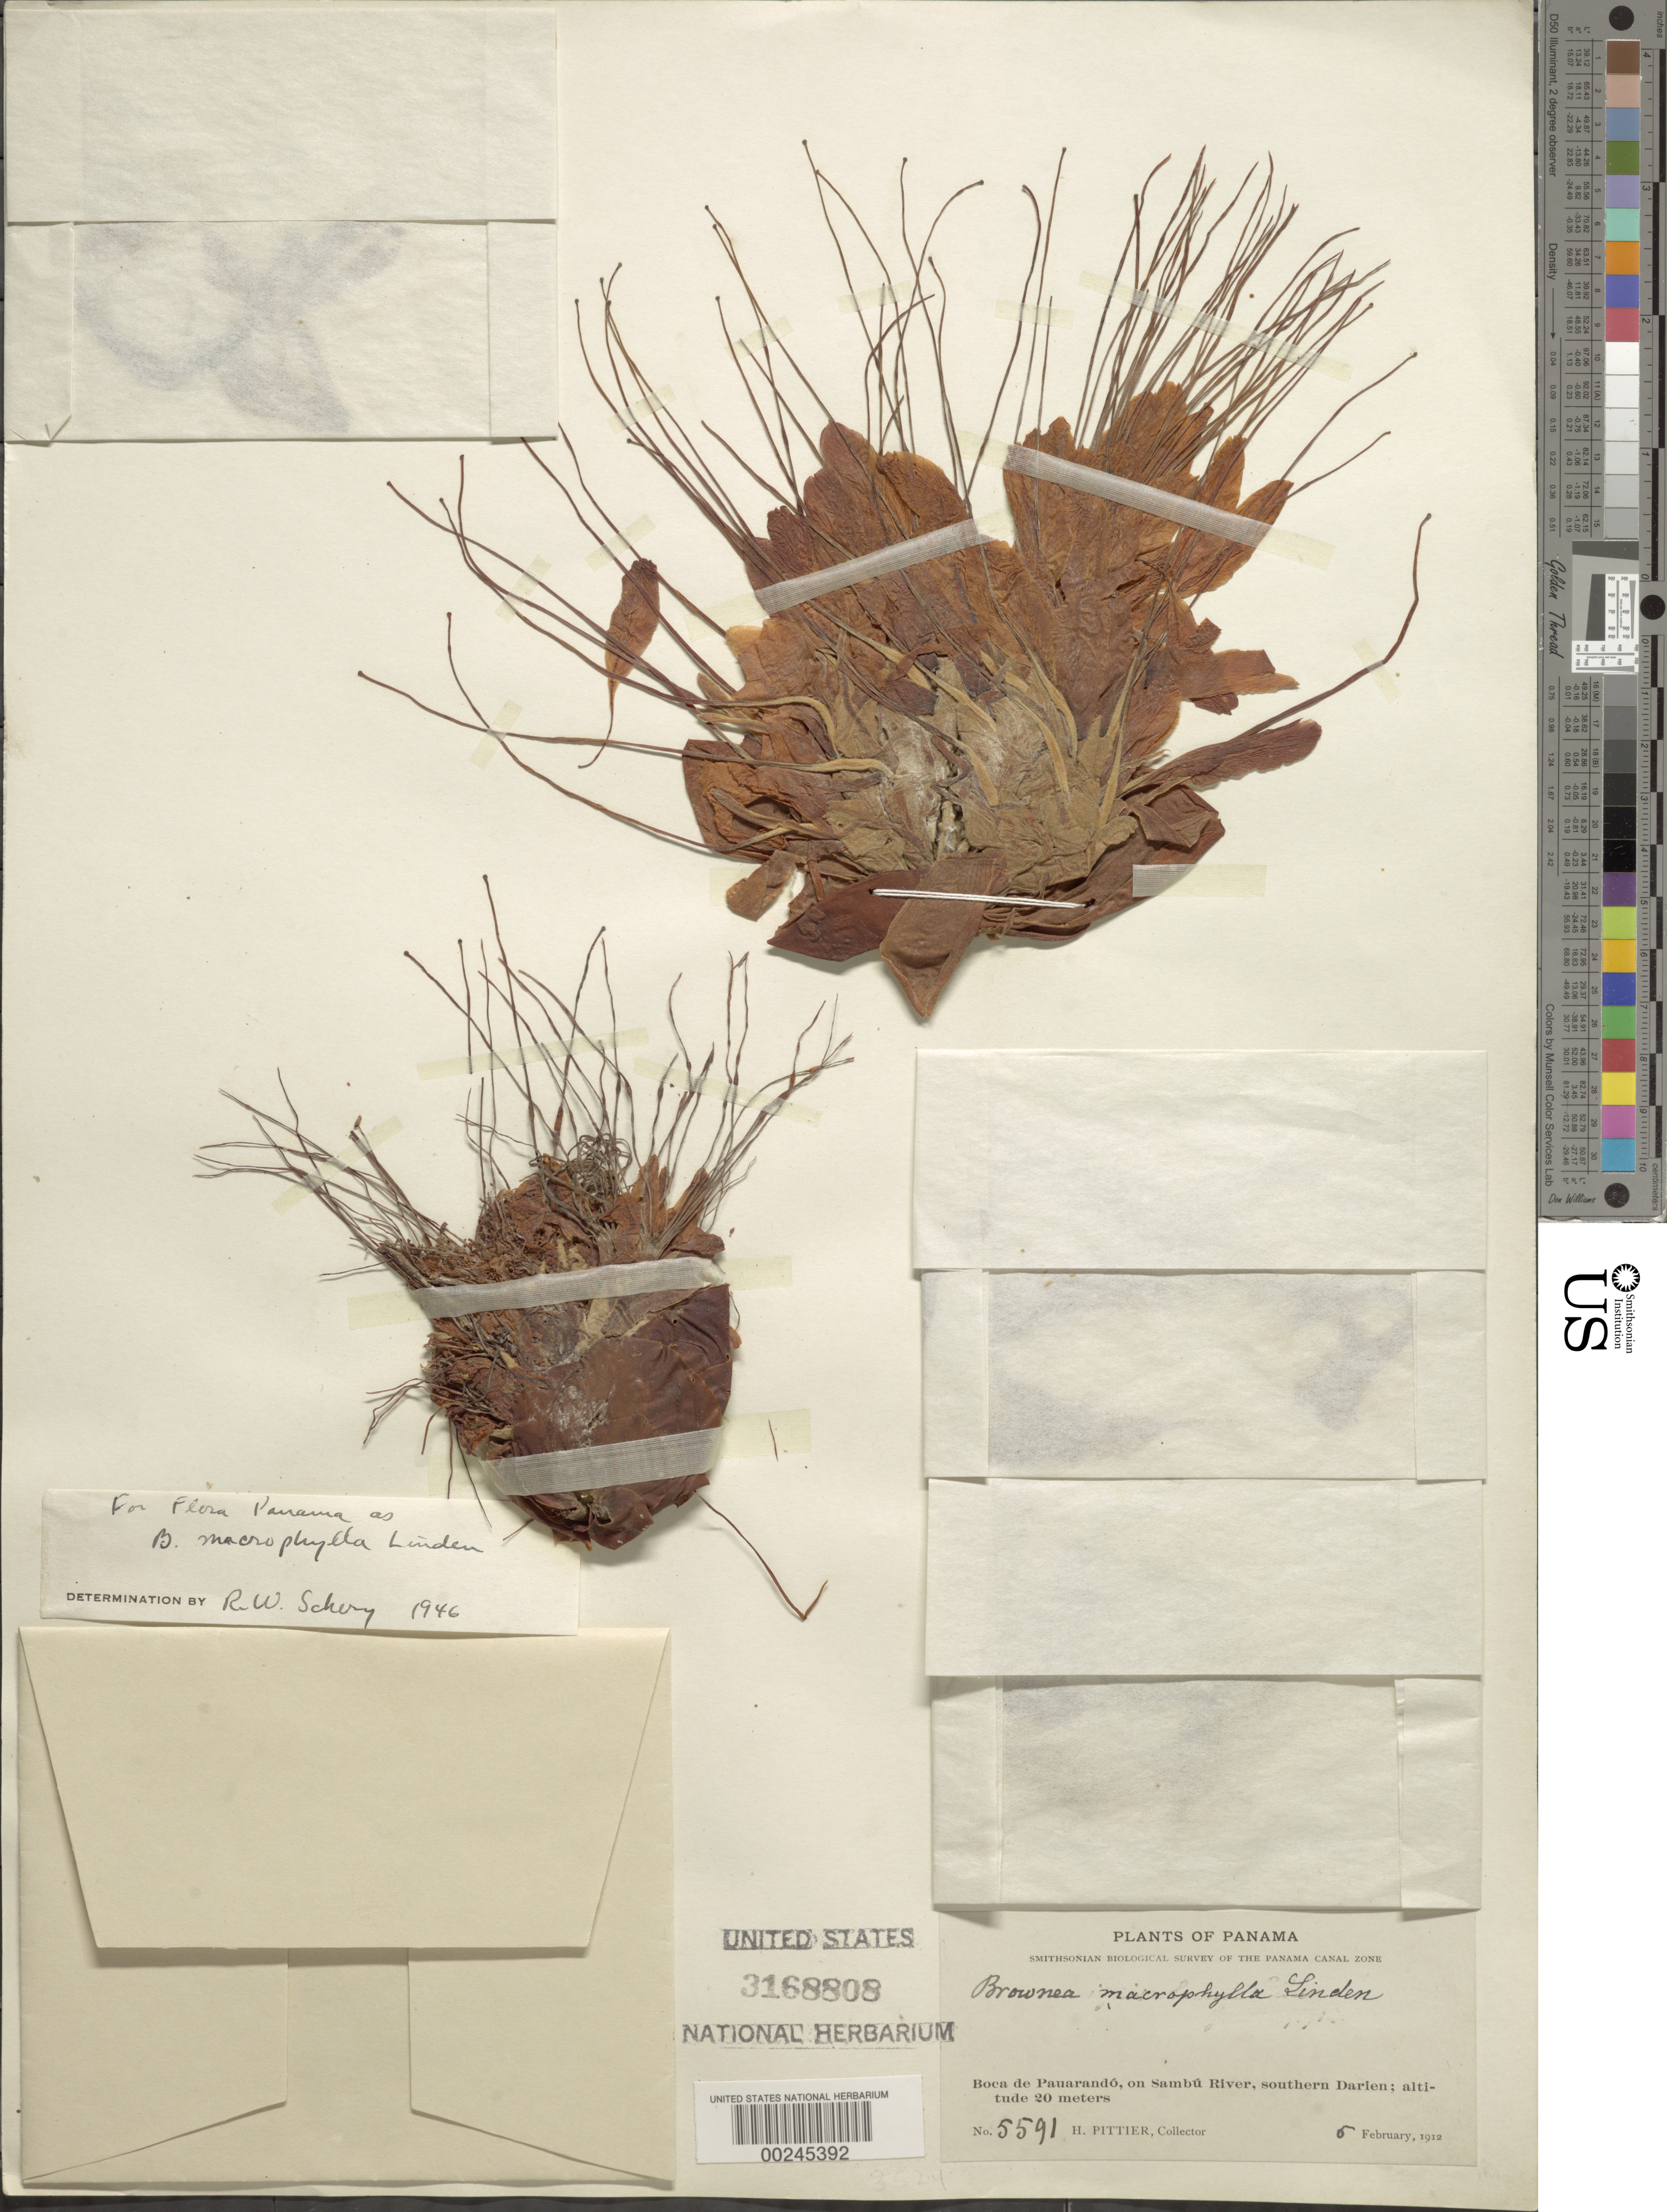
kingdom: Plantae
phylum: Tracheophyta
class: Magnoliopsida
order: Fabales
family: Fabaceae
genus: Brownea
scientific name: Brownea macrophylla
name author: B.L. Linden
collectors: H. F. Pittier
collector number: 5591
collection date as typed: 05 Feb 1912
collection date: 1912-02-05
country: Panama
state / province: Darién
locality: Boca de pauarando, on Sambu River, southern Darien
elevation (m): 20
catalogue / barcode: US 3168808